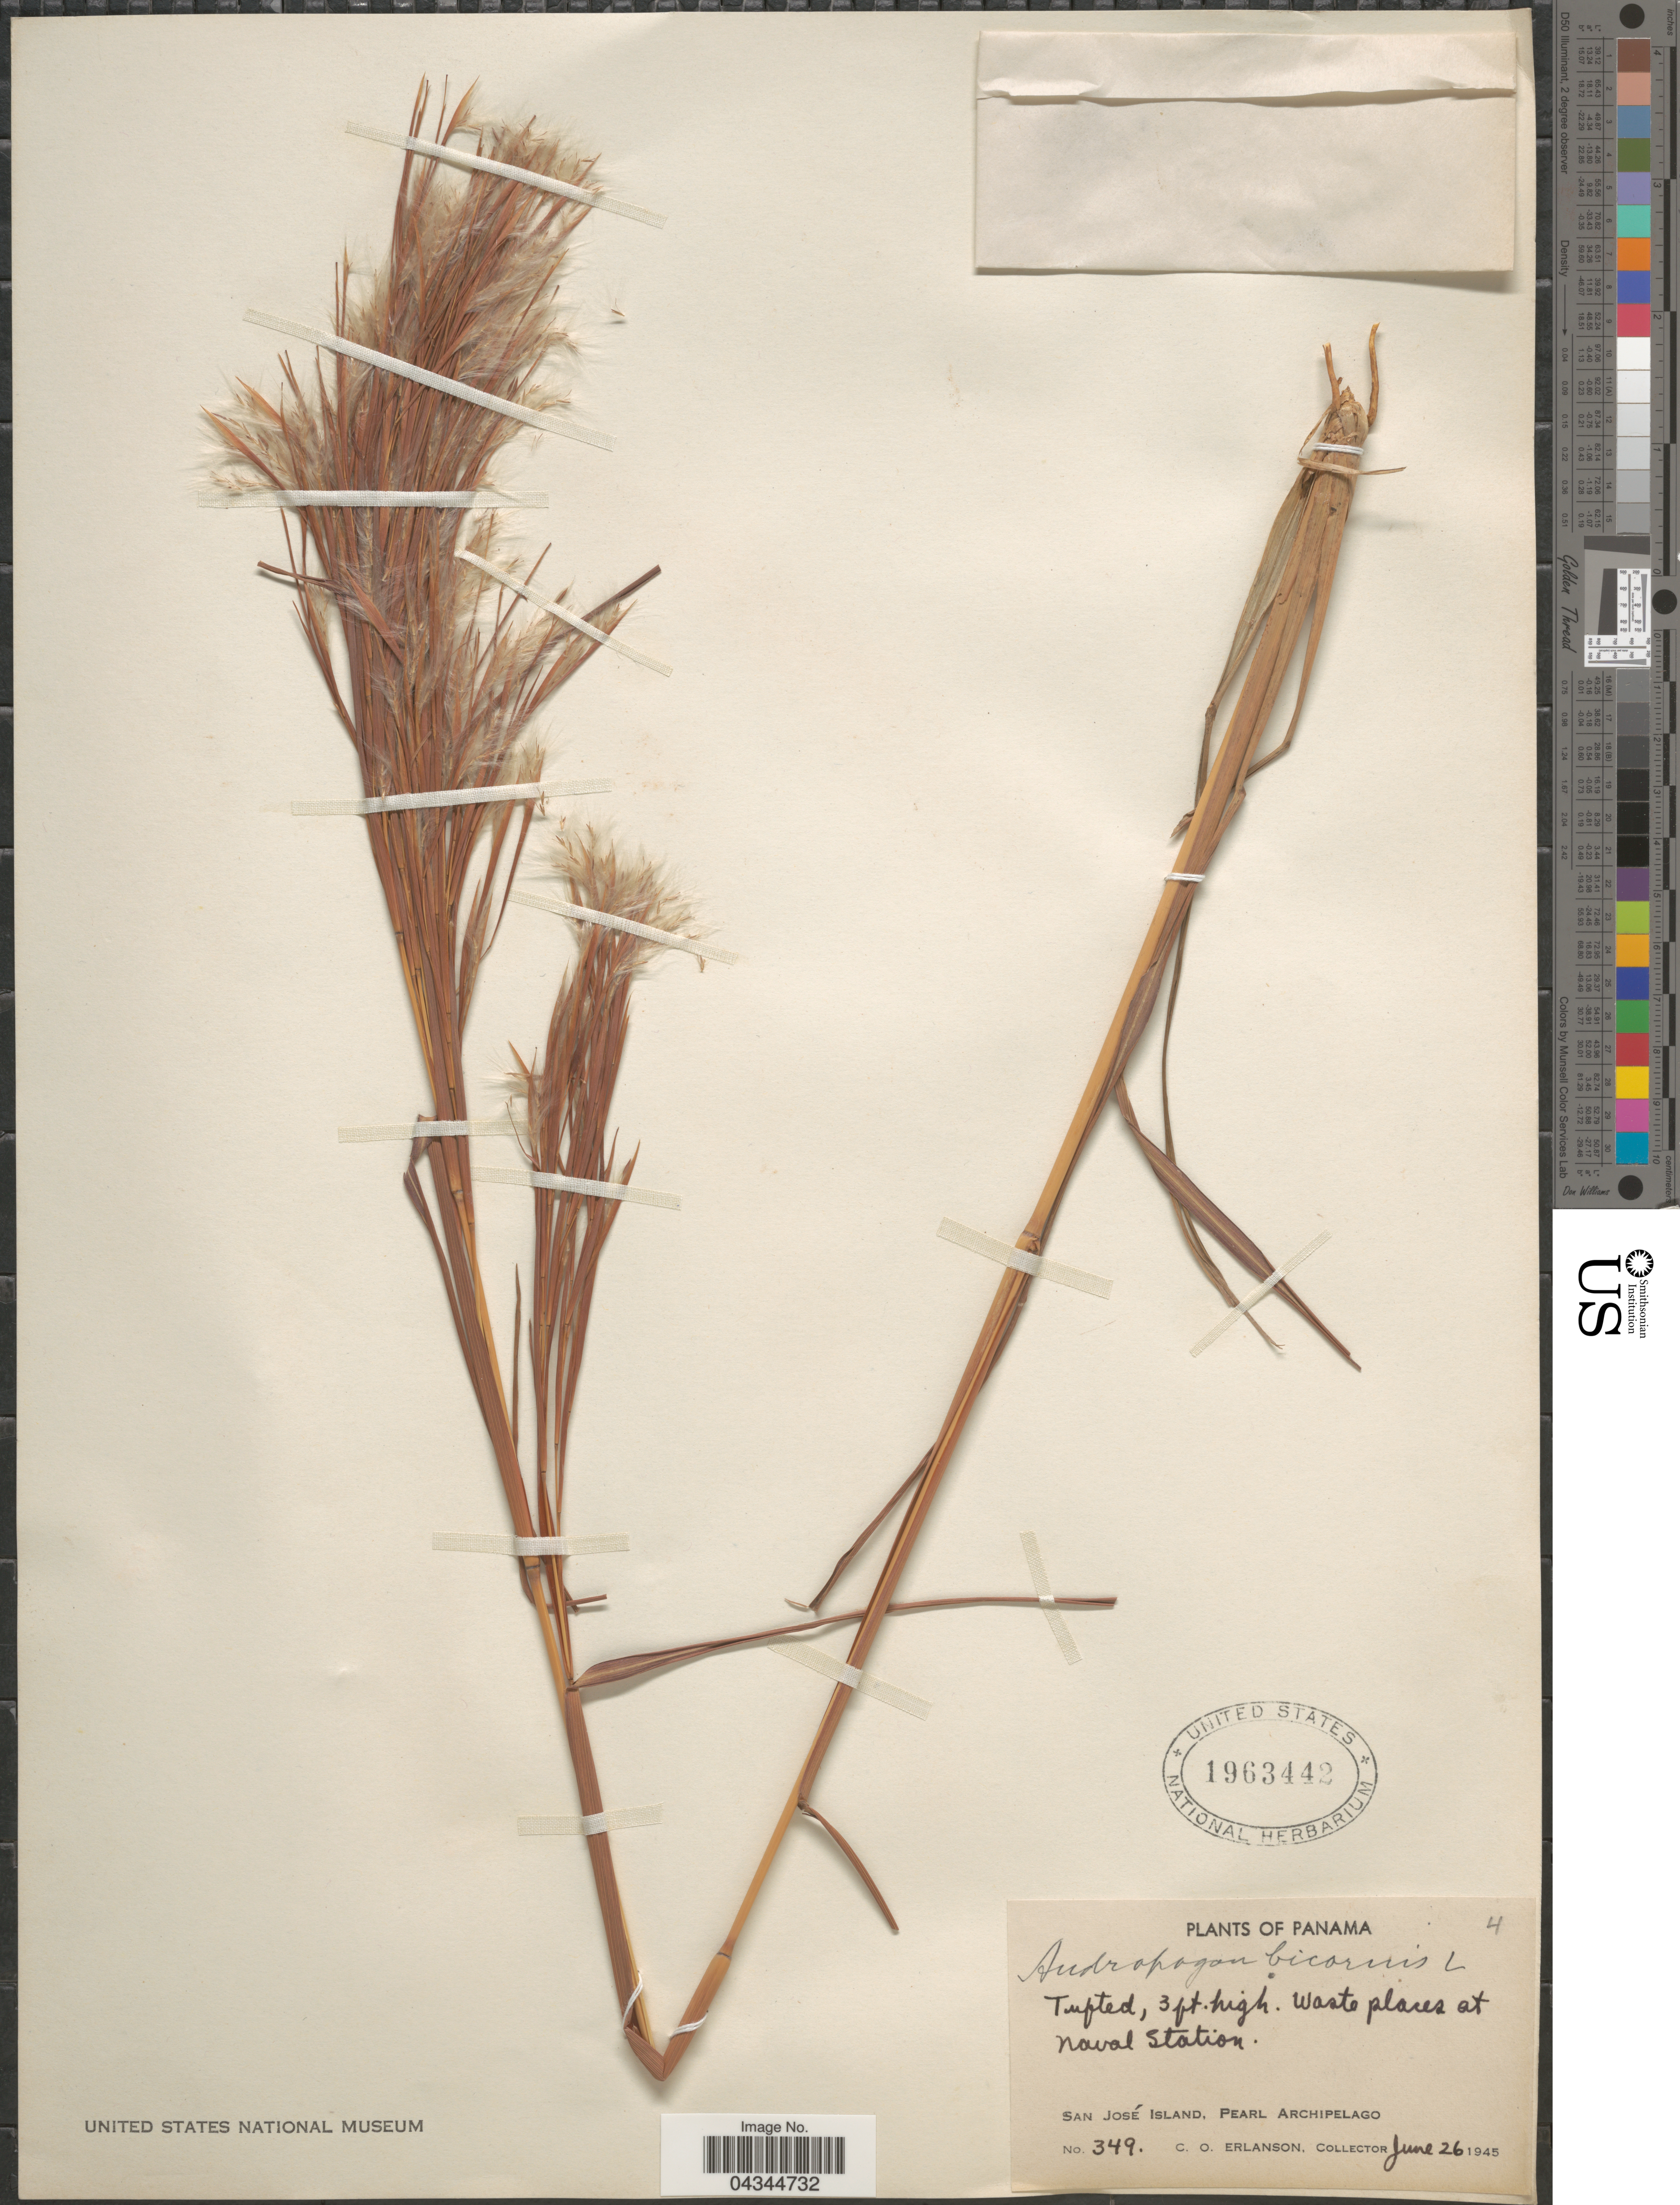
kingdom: Plantae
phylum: Tracheophyta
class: Liliopsida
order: Poales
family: Poaceae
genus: Andropogon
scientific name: Andropogon bicornis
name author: L.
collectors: C. O. Erlanson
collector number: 349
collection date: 1945-06-26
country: Panama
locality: Waste places at Naval Station. San José Island, Pearl Archipelago.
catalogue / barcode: US 1963442